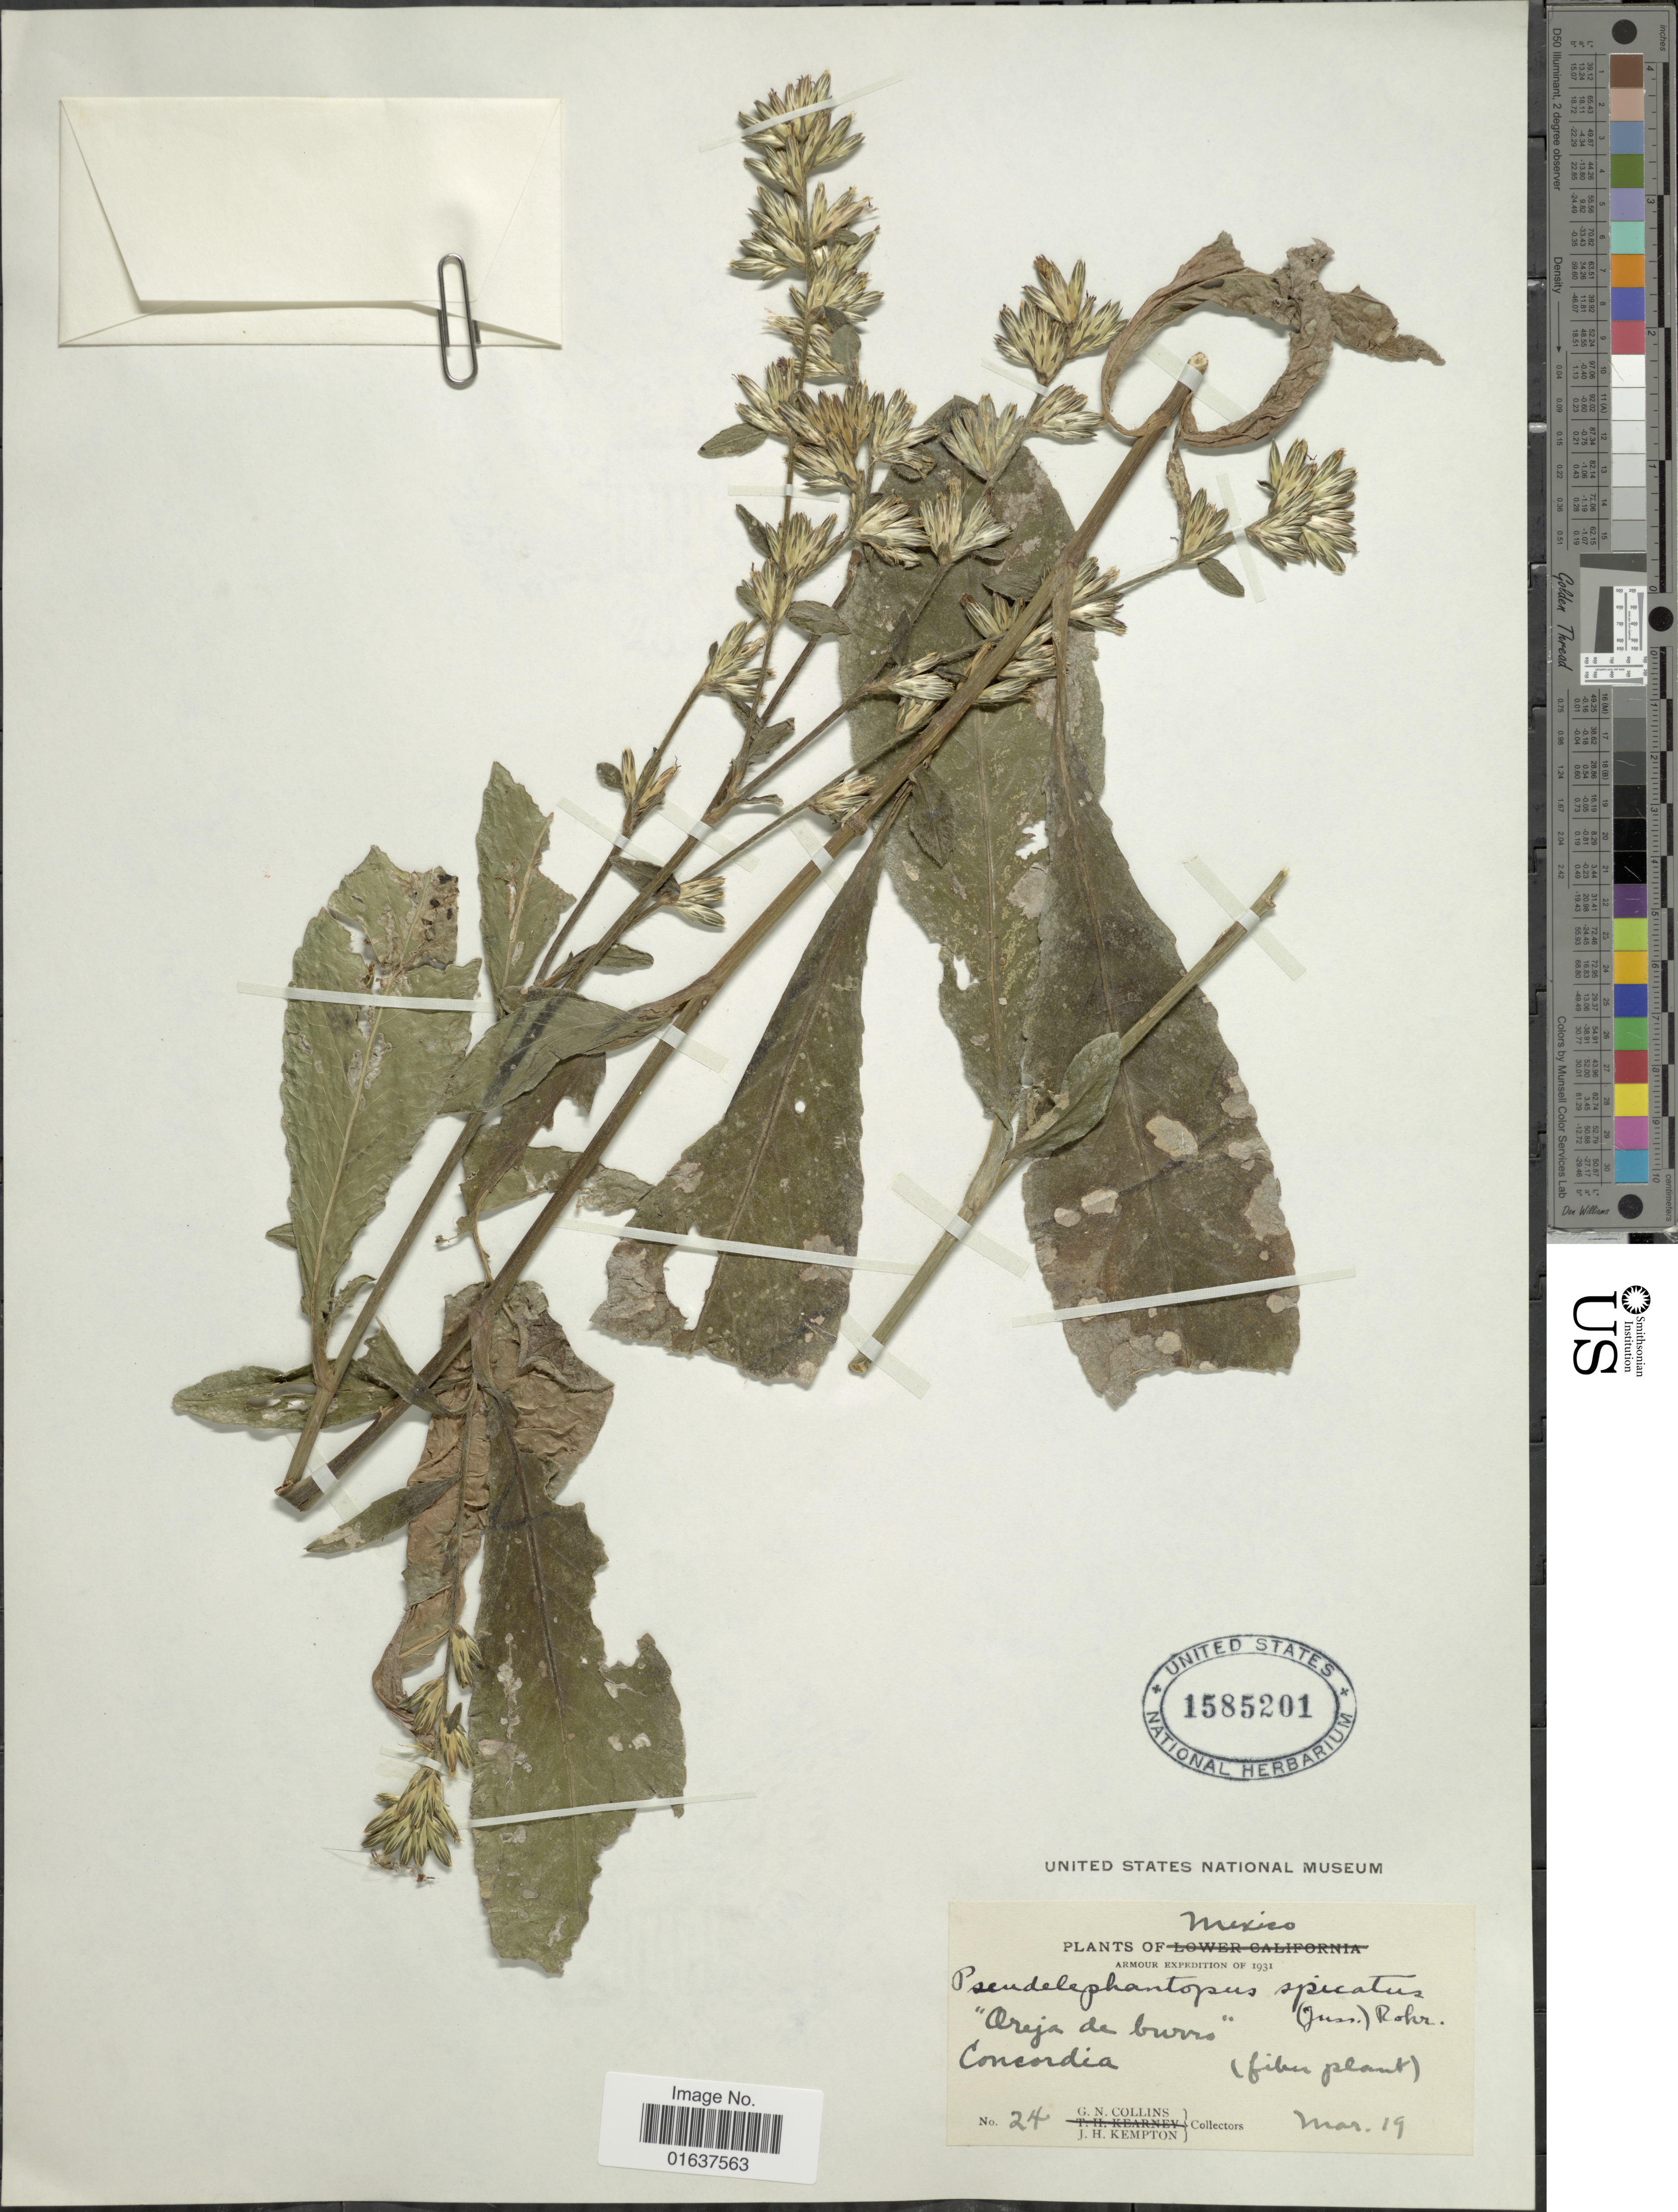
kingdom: Plantae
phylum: Tracheophyta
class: Magnoliopsida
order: Asterales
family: Asteraceae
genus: Pseudelephantopus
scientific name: Pseudelephantopus spicatus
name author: (Juss. ex Aubl.) C.F. Baker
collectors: G. Collins & J. H. Kempton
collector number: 24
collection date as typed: Transcribed d/m/y: /3/19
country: Mexico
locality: Oreja de burro, Concordia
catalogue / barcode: US 1585201